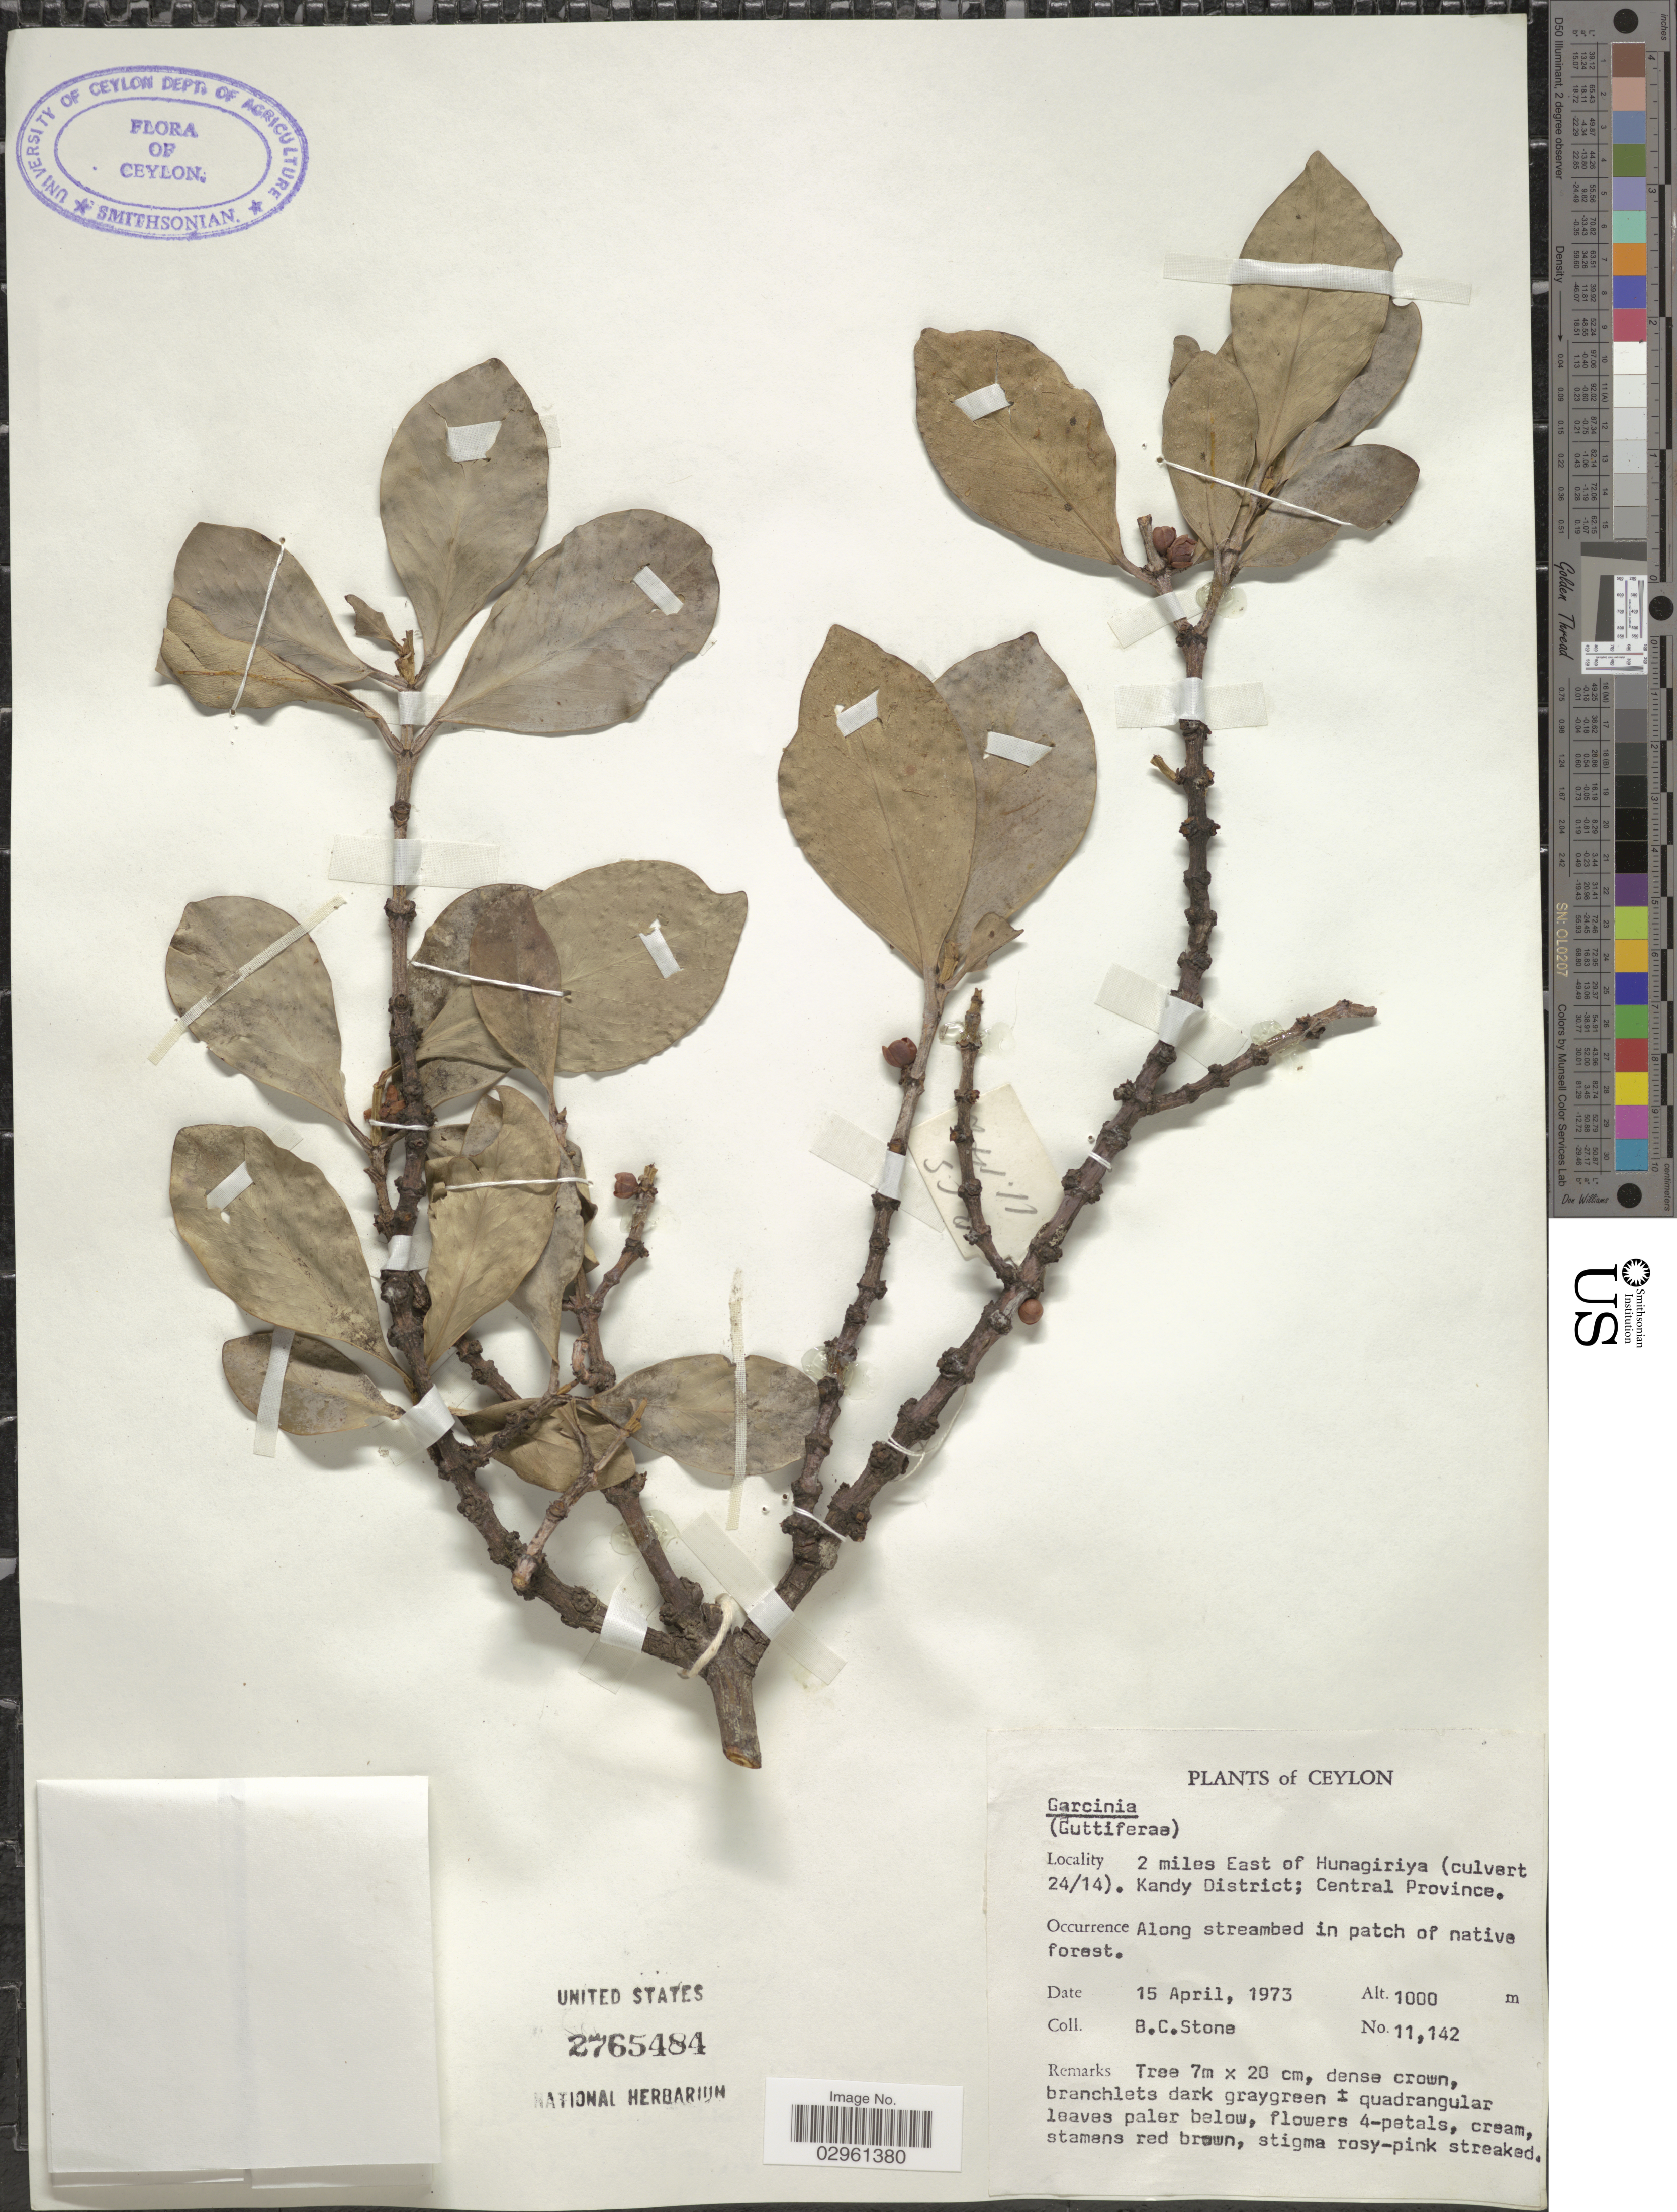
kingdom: Plantae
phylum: Tracheophyta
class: Magnoliopsida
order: Malpighiales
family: Clusiaceae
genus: Garcinia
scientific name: Garcinia sp.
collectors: B. C. Stone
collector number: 11142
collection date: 1973-04-15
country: Sri Lanka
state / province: Central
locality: Ceylon. 2 miles East of Hunagiriya (culvert 24/14). Kandy District.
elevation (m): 1000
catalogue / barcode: US 2765484